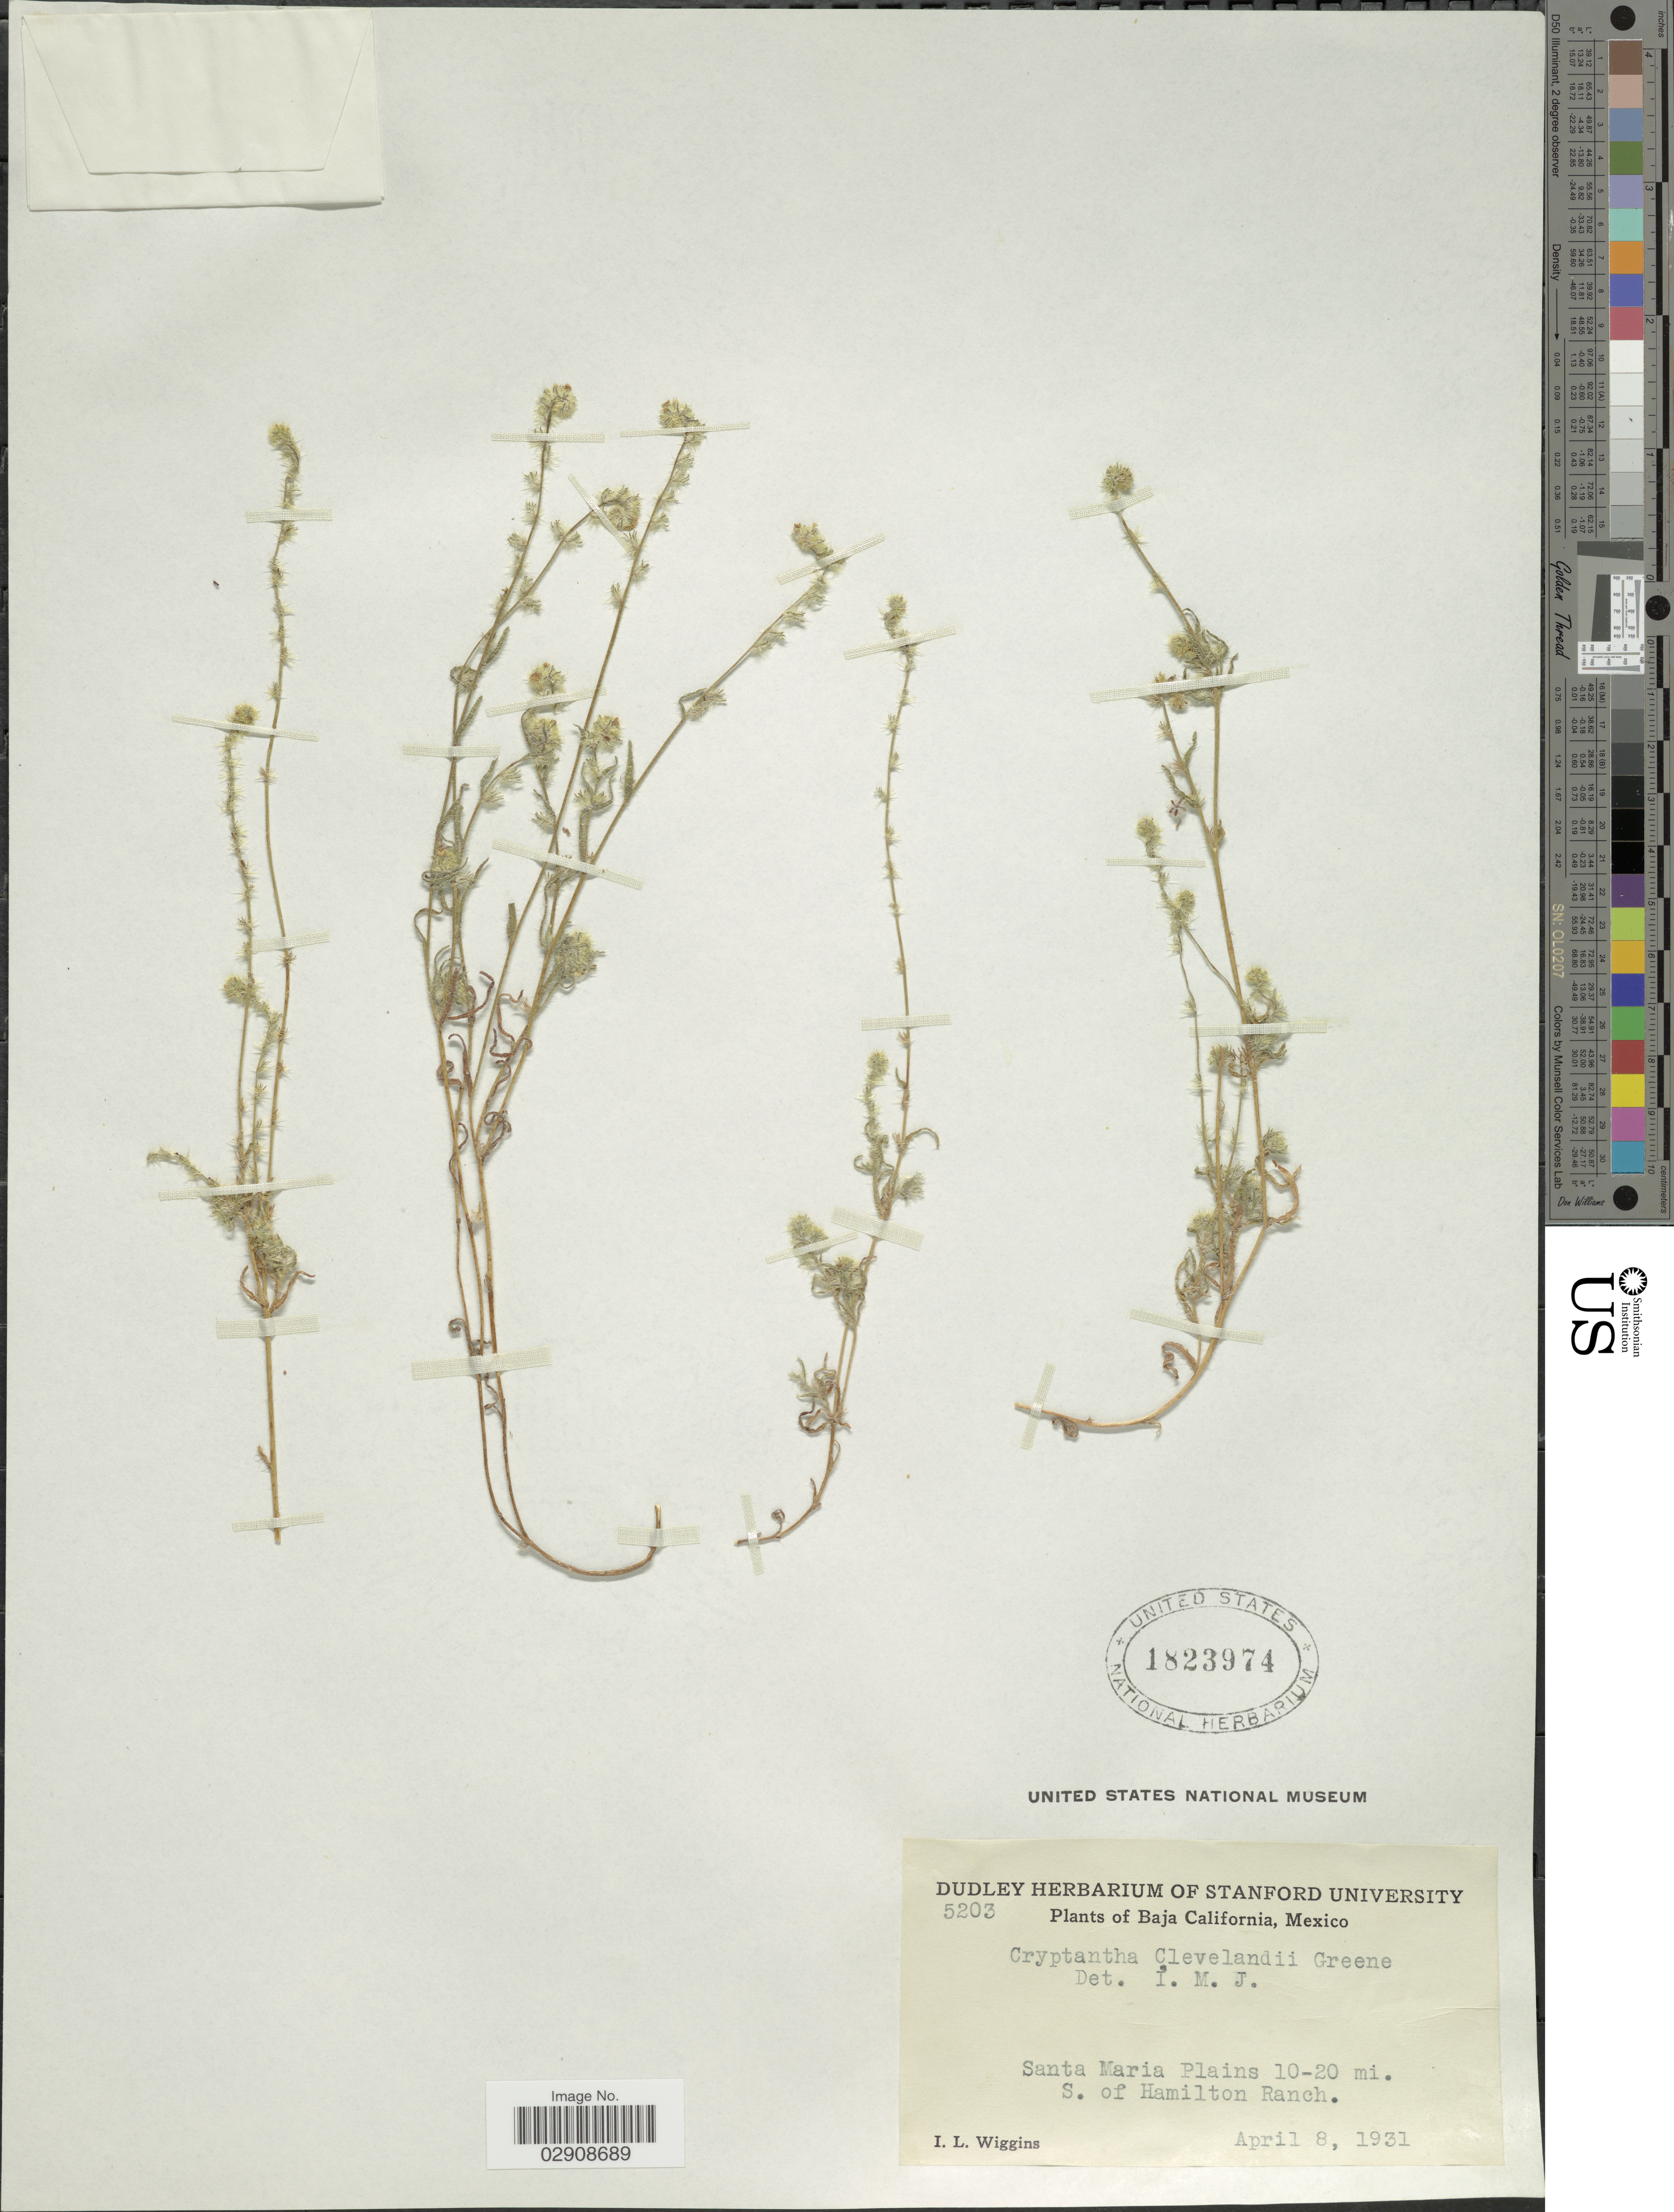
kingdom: Plantae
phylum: Tracheophyta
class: Magnoliopsida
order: Boraginales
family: Boraginaceae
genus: Cryptantha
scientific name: Cryptantha clevelandii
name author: Greene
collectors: I. L. Wiggins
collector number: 5203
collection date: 1931-04-08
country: Mexico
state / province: Baja California Sur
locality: Santa Maria Plains 10-20 mi. S. of Hamilton Ranch.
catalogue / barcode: US 1823974